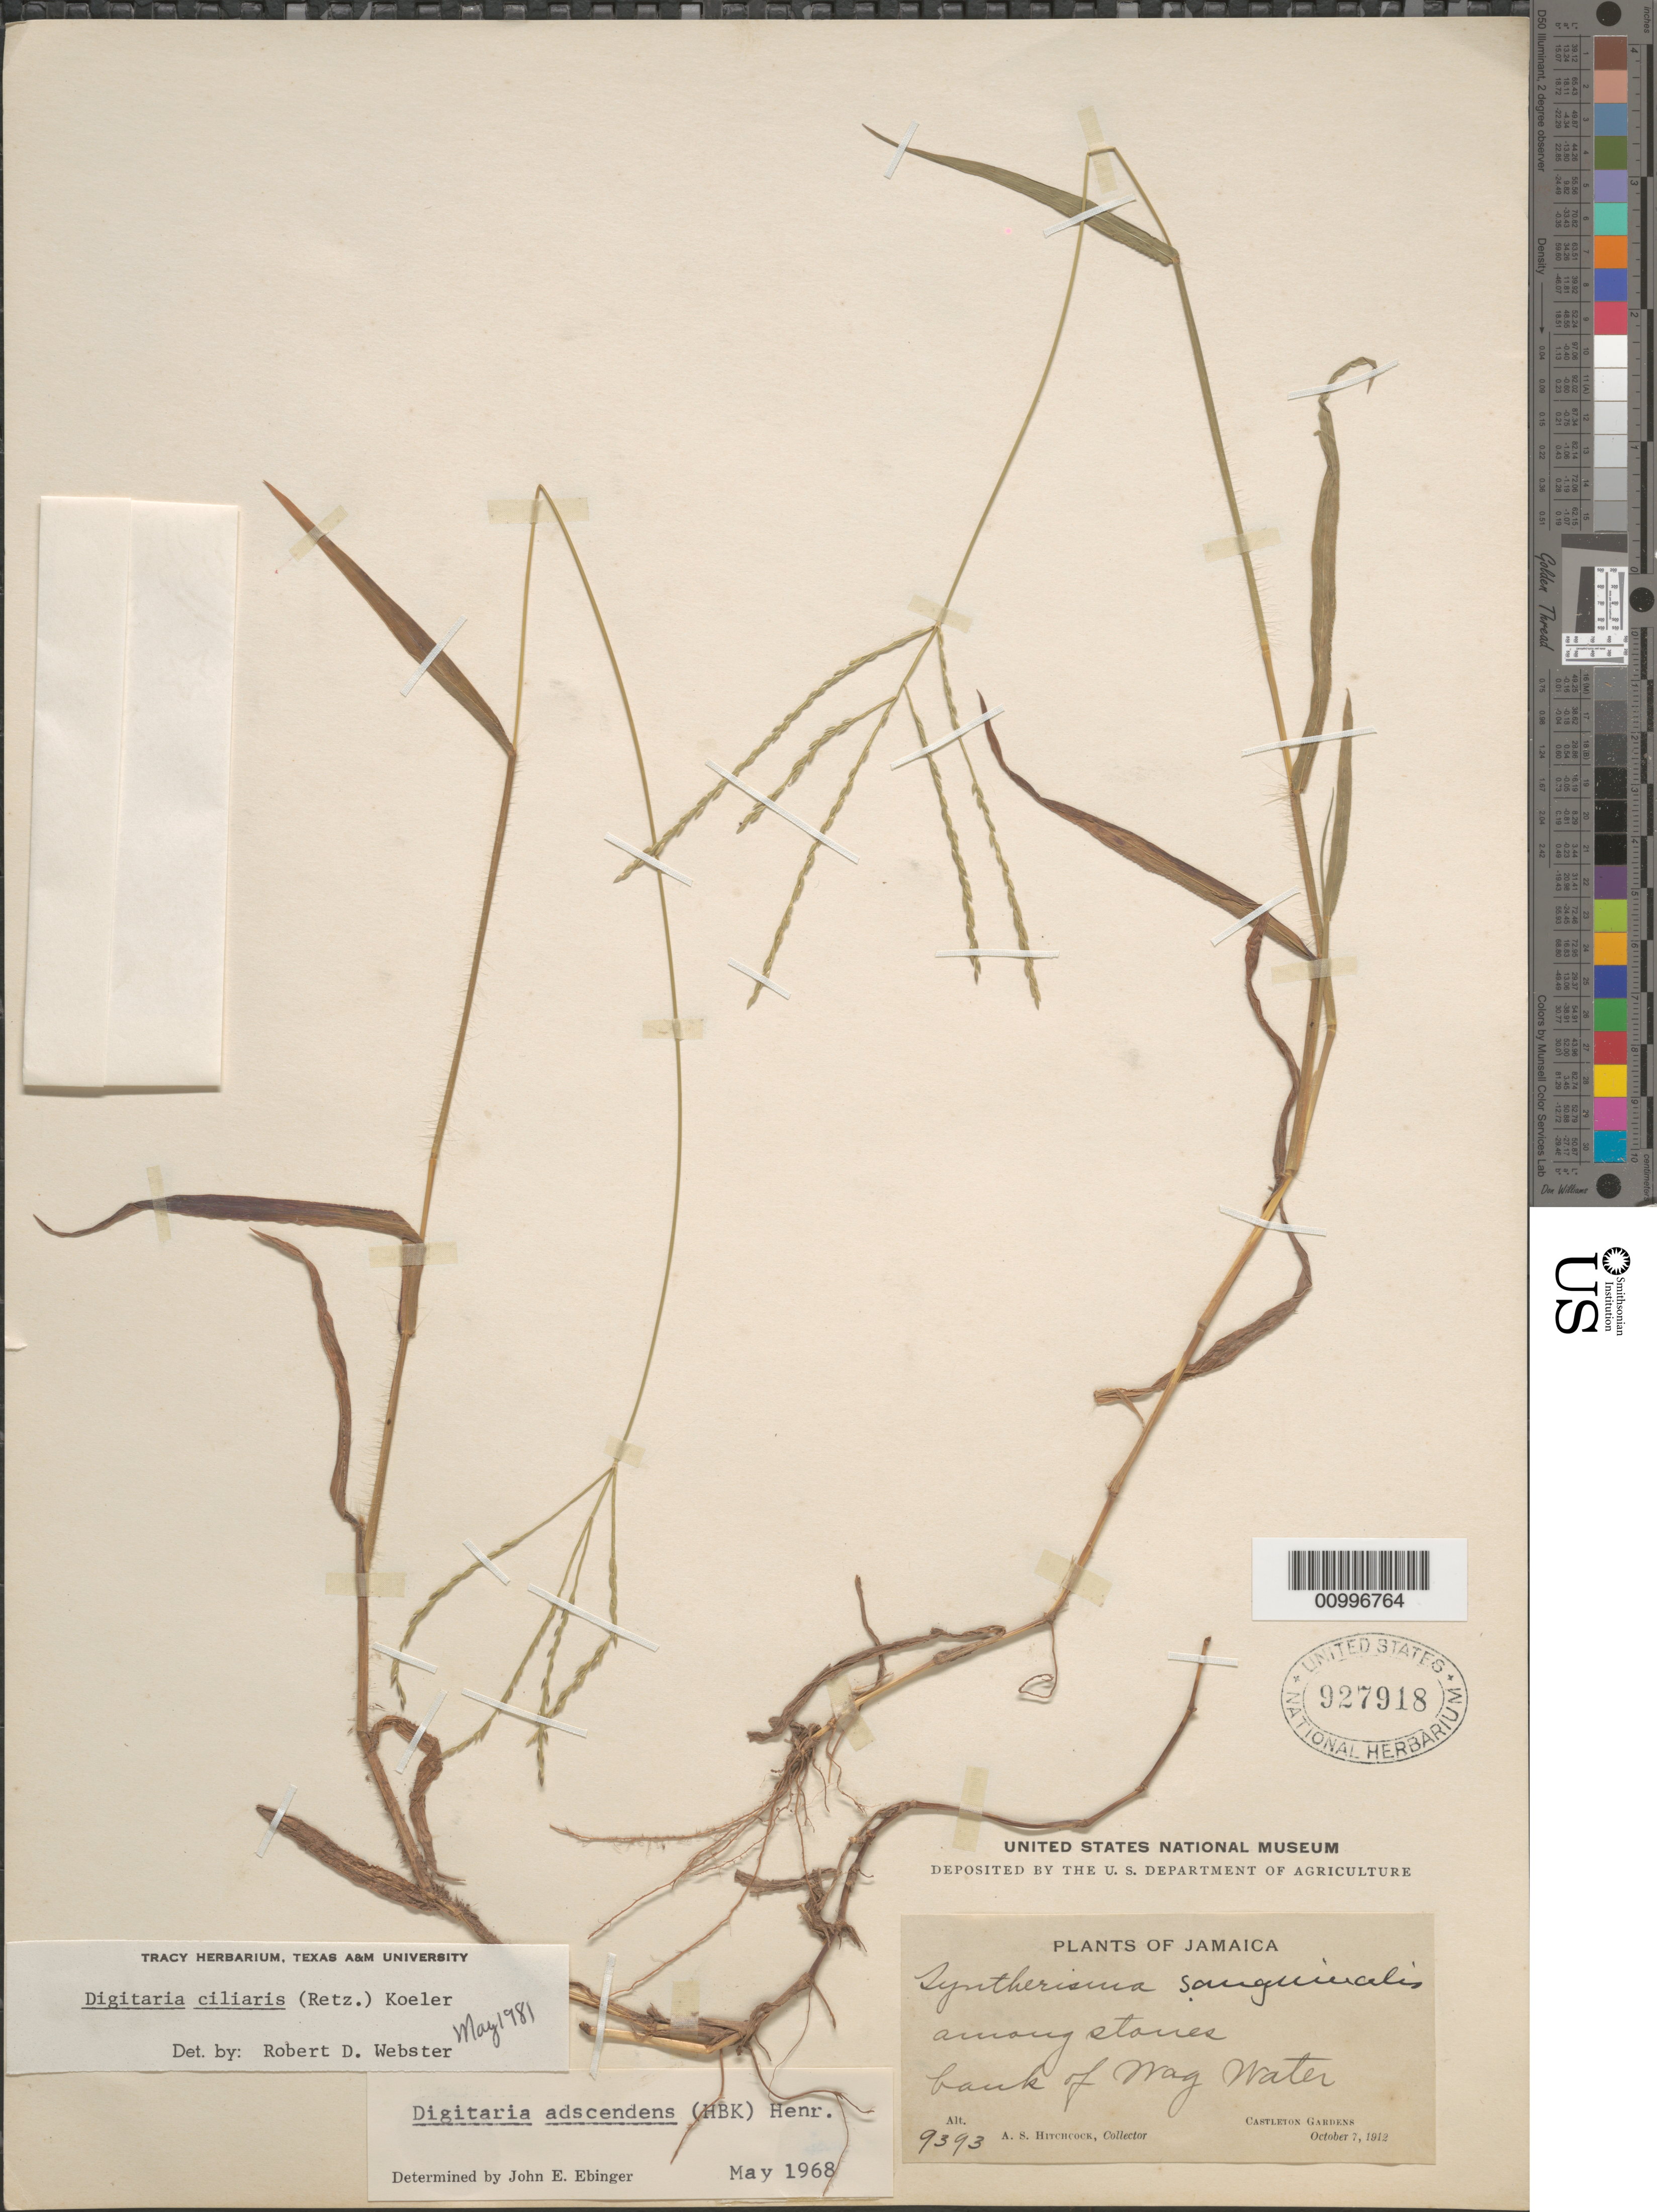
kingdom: Plantae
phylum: Tracheophyta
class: Liliopsida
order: Poales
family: Poaceae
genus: Digitaria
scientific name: Digitaria ciliaris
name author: (Retz.) Koeler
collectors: A. S. Hitchcock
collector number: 9393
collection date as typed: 07 Oct 1912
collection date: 1912-10-07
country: Jamaica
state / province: Saint Mary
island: Jamaica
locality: Castleton Gardens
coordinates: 0 N, 0 E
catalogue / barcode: US 927918